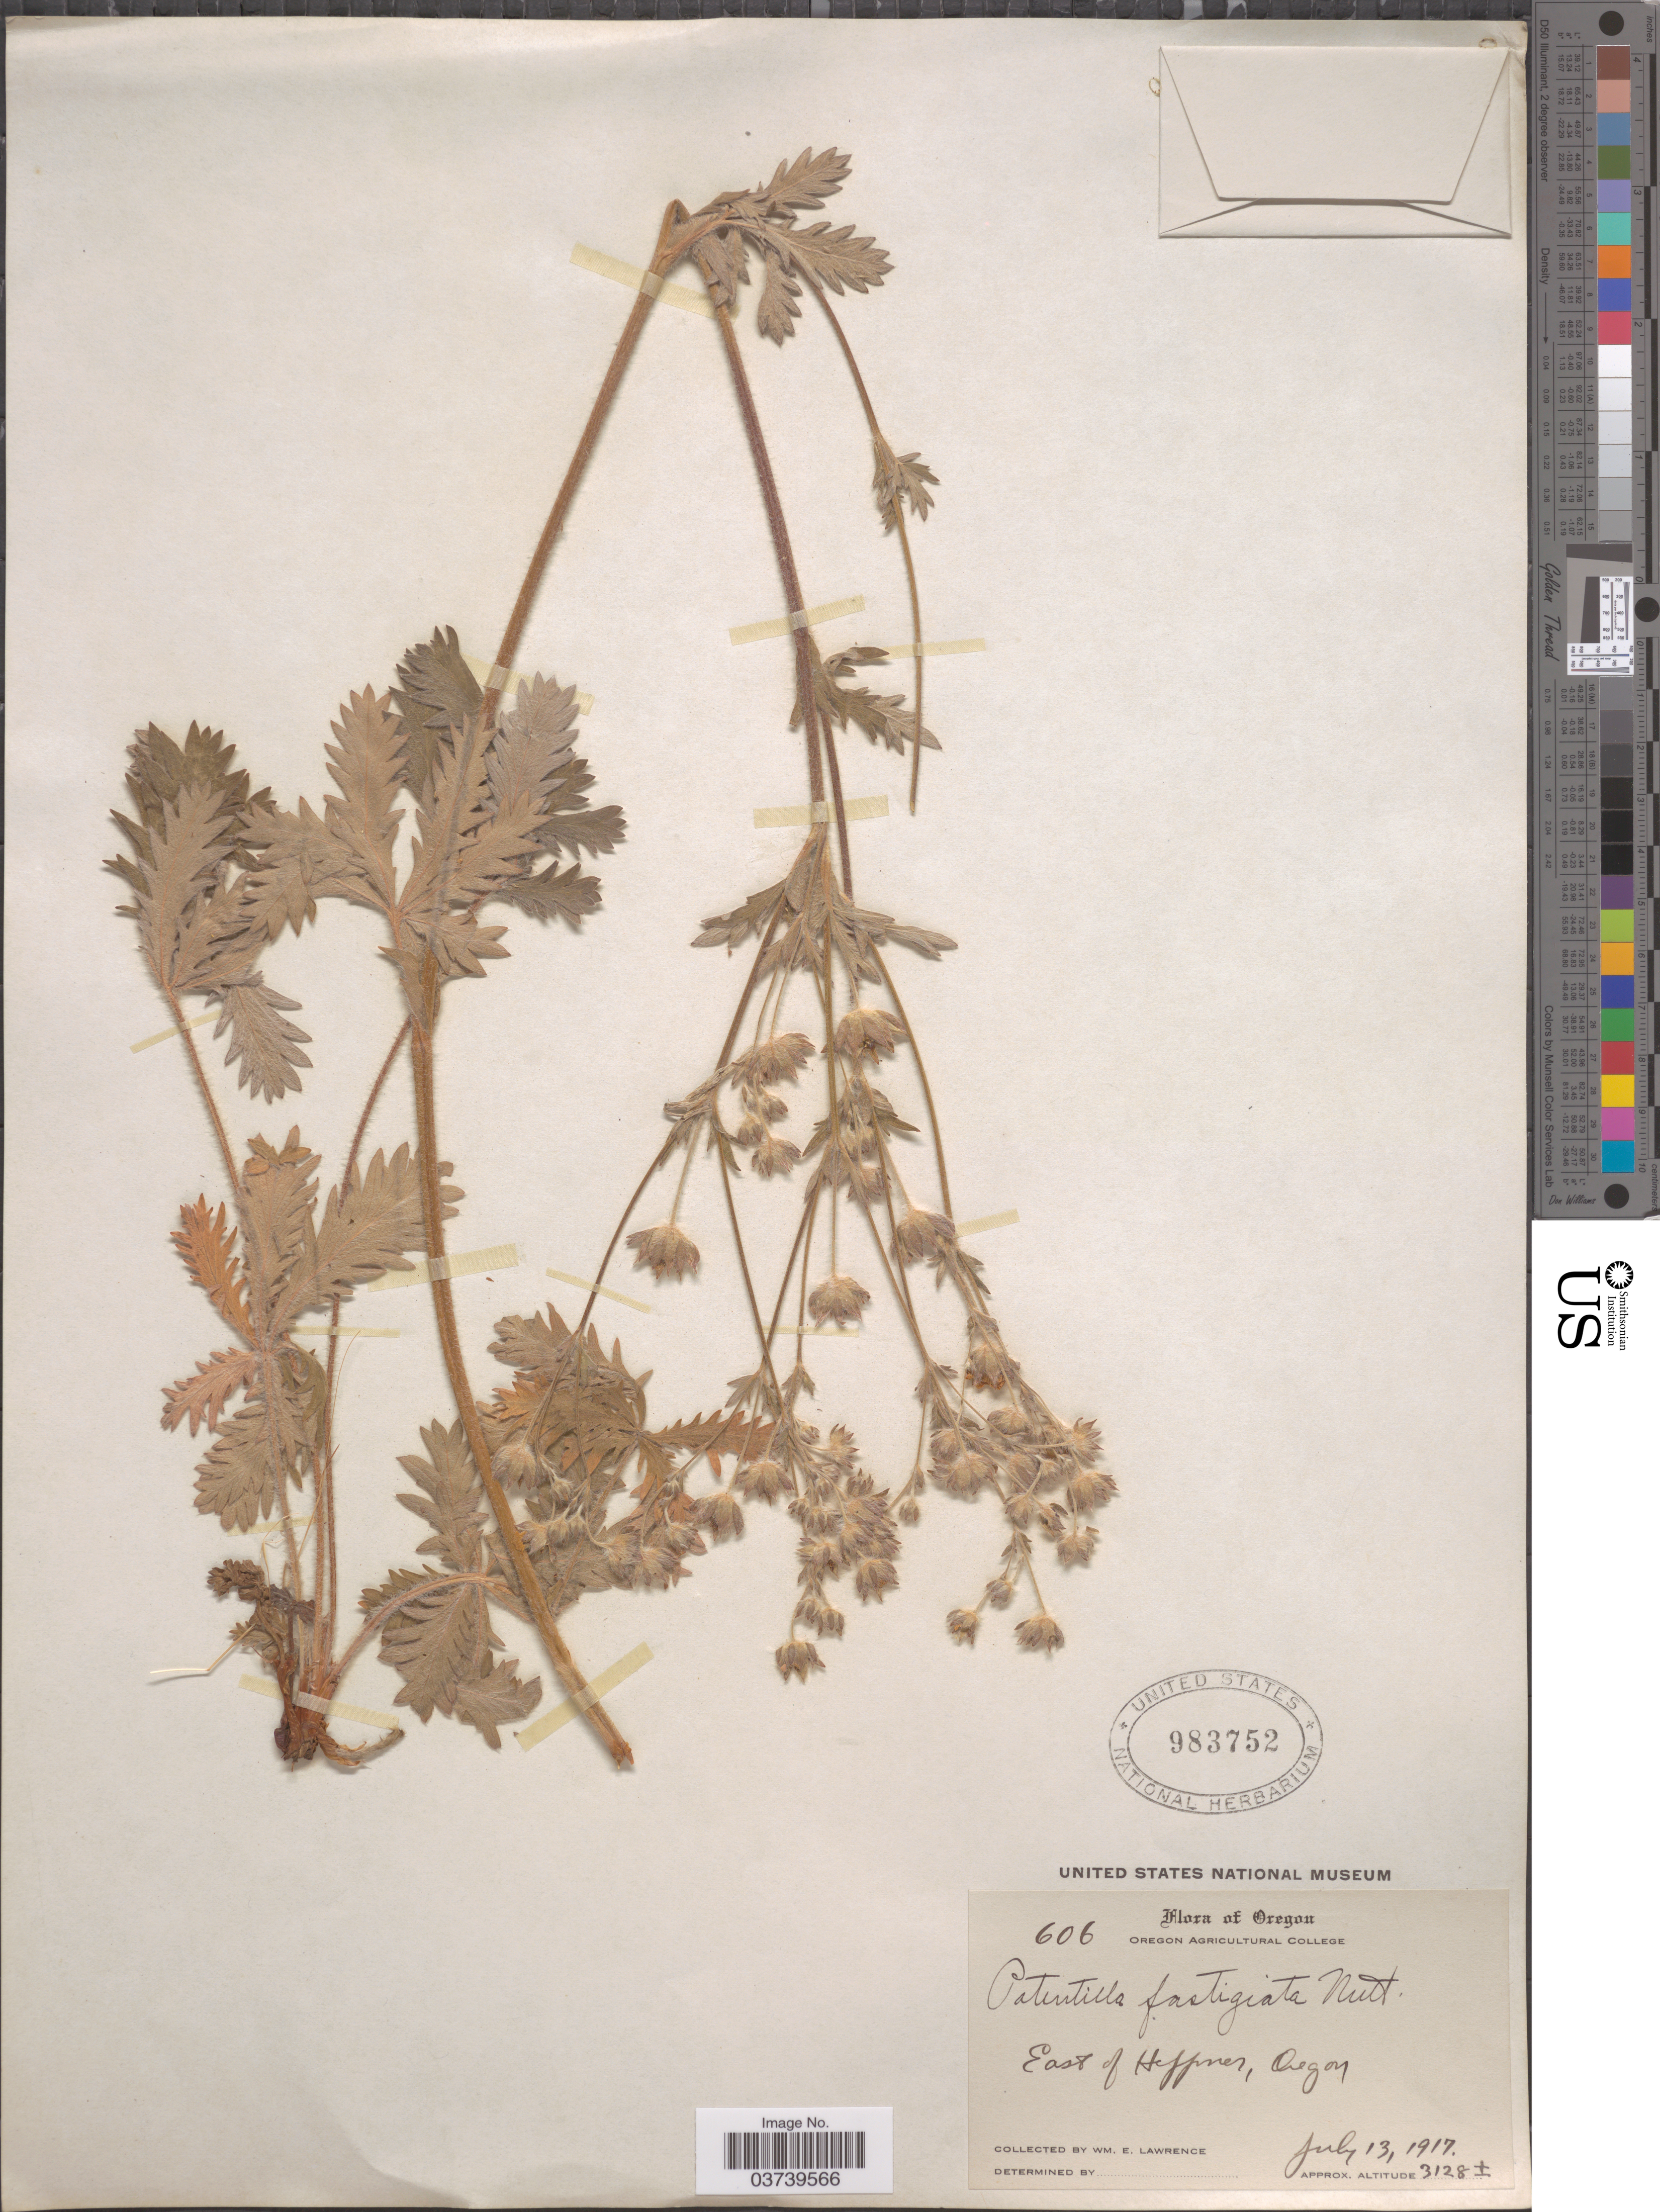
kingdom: Plantae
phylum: Tracheophyta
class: Magnoliopsida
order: Rosales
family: Rosaceae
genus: Potentilla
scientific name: Potentilla gracilis var. fastigiata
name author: (Nutt.) S. Watson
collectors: W. Lawrence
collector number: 606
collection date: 1917-07-13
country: United States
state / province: Oregon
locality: East of Heppner.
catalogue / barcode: US 983752